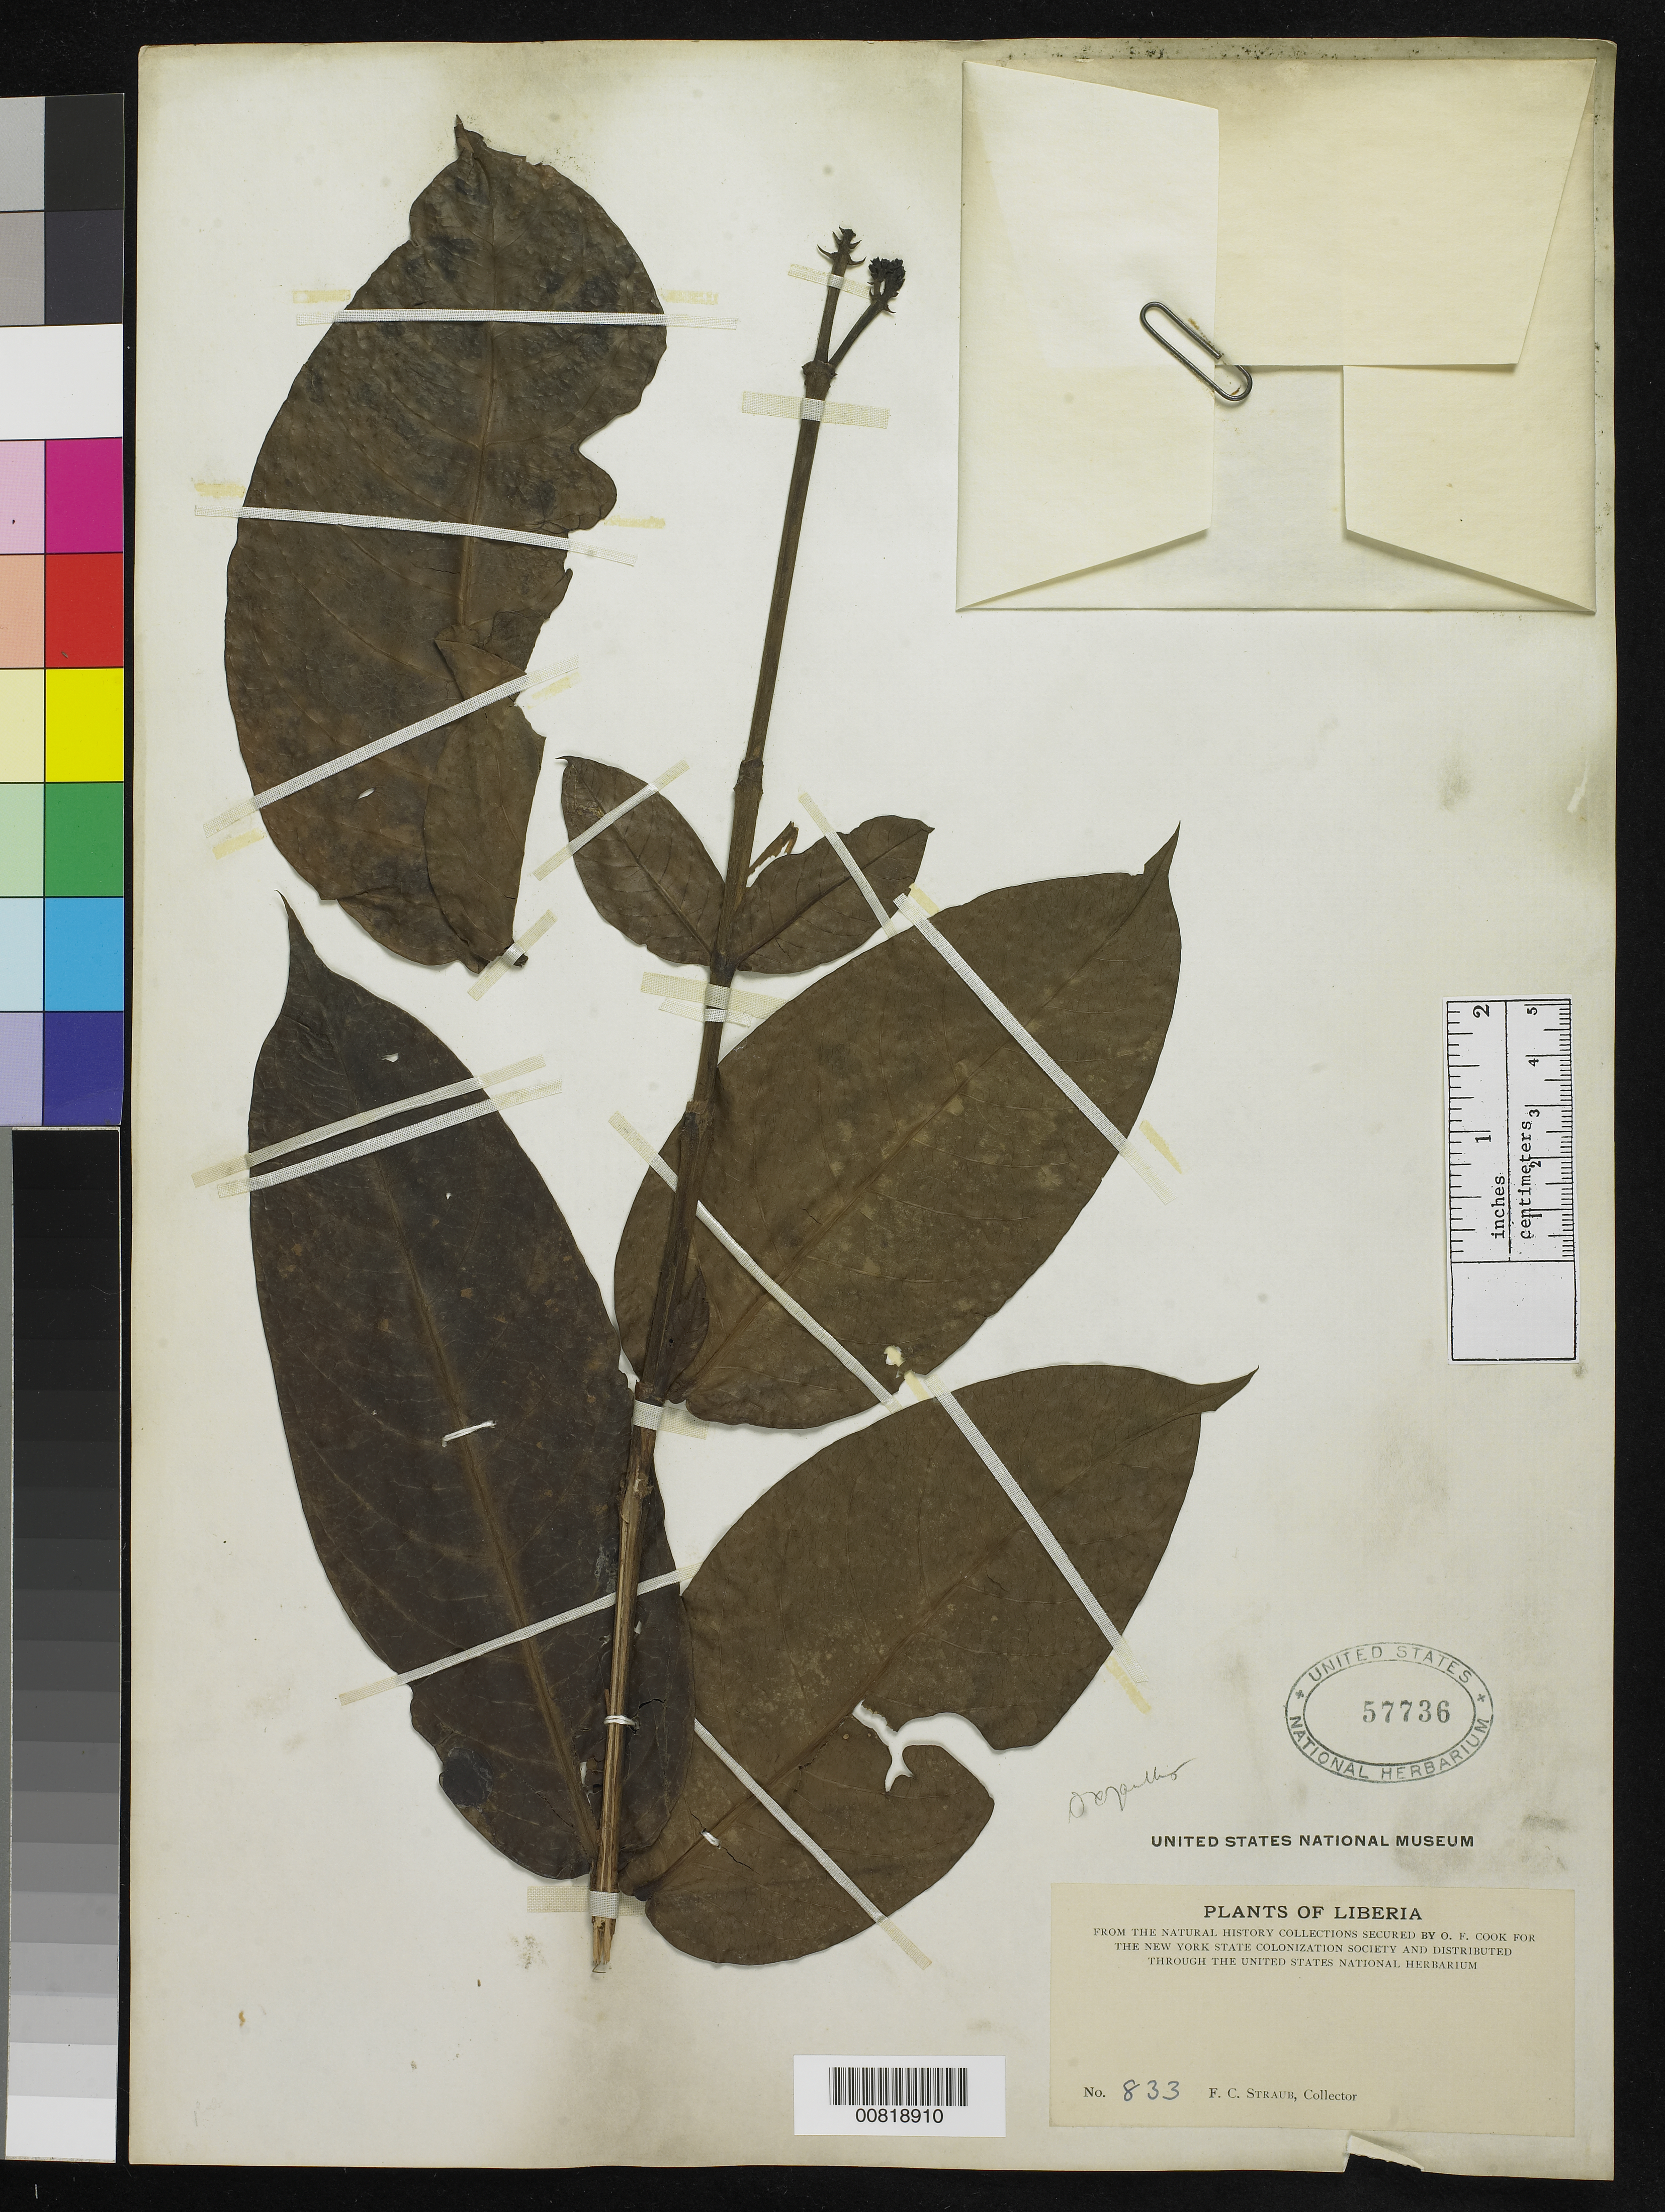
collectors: F. Straub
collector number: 833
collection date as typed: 18--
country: Liberia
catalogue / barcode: US 57736